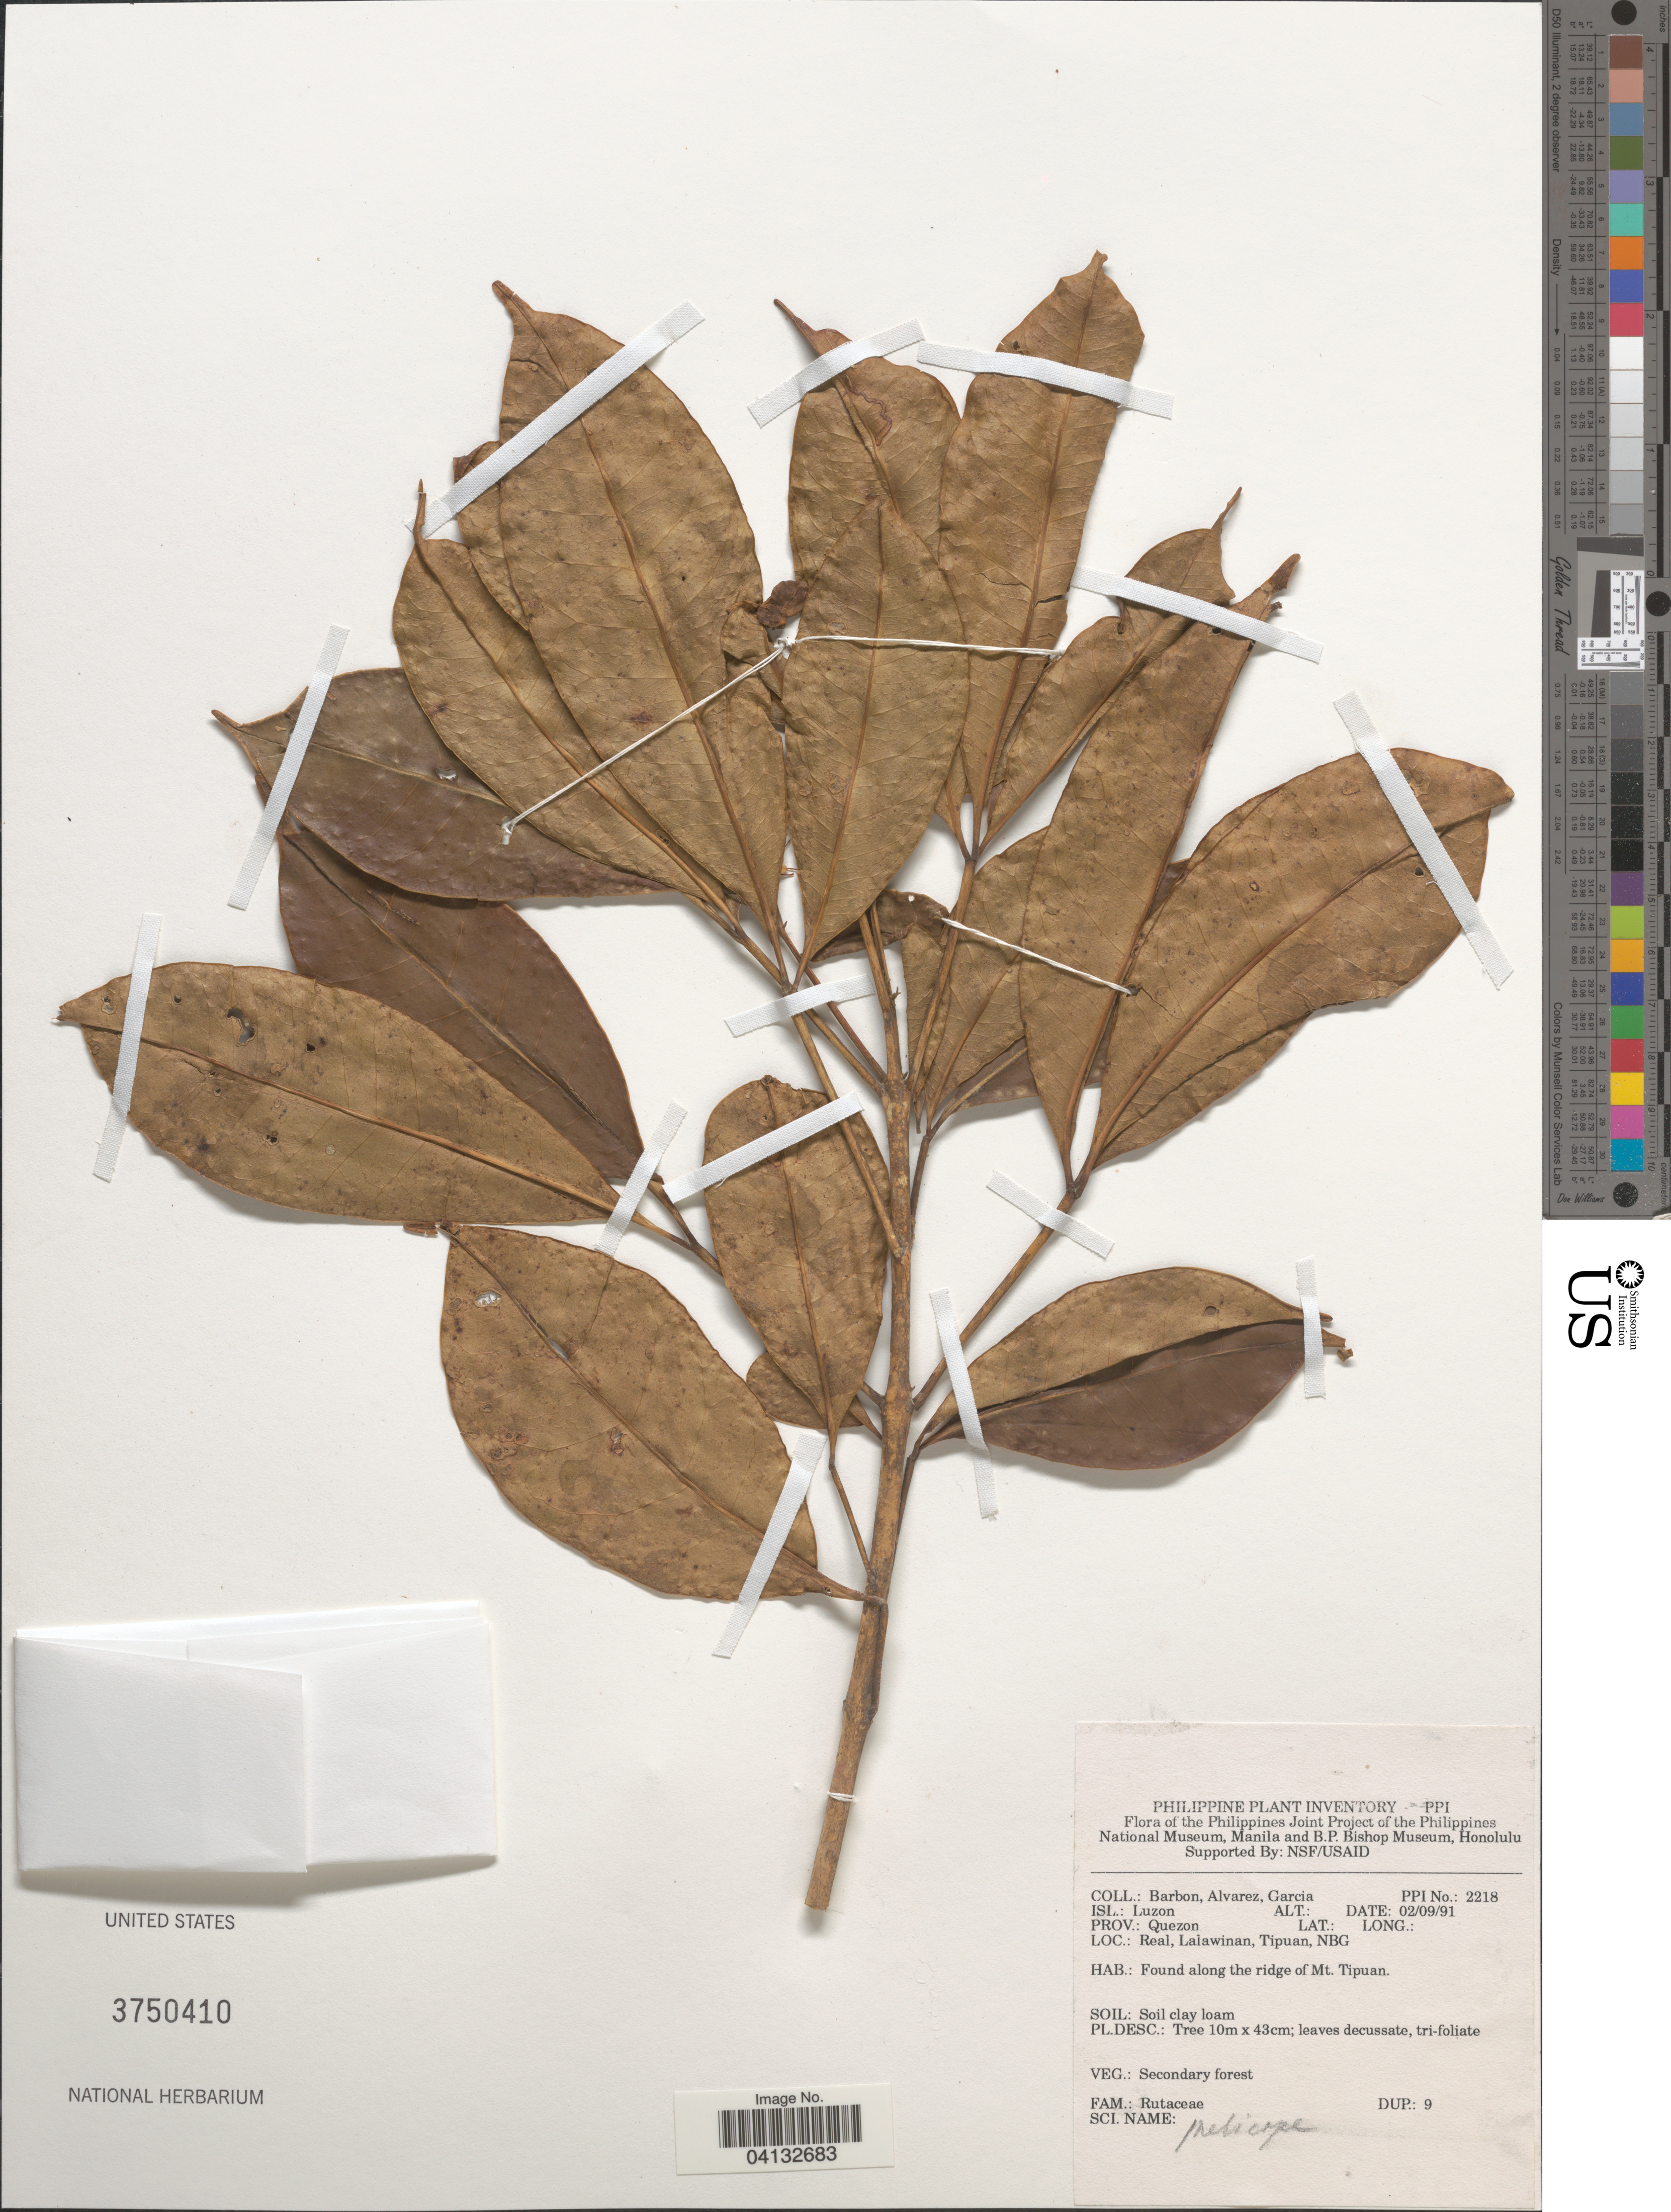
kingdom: Plantae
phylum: Tracheophyta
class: Magnoliopsida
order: Sapindales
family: Rutaceae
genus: Melicope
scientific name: Melicope sp.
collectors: Barbon, -- Alvarez & H. Garcia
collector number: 2218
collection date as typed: Transcribed d/m/y: 2/9/91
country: Philippines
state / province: Calabarzon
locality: Isl.: Luzon. Prov.: Quezon. Real, Lalawinan, Tipuan, NBG. Along the ridge of Mt. Tipuan.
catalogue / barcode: US 3750410